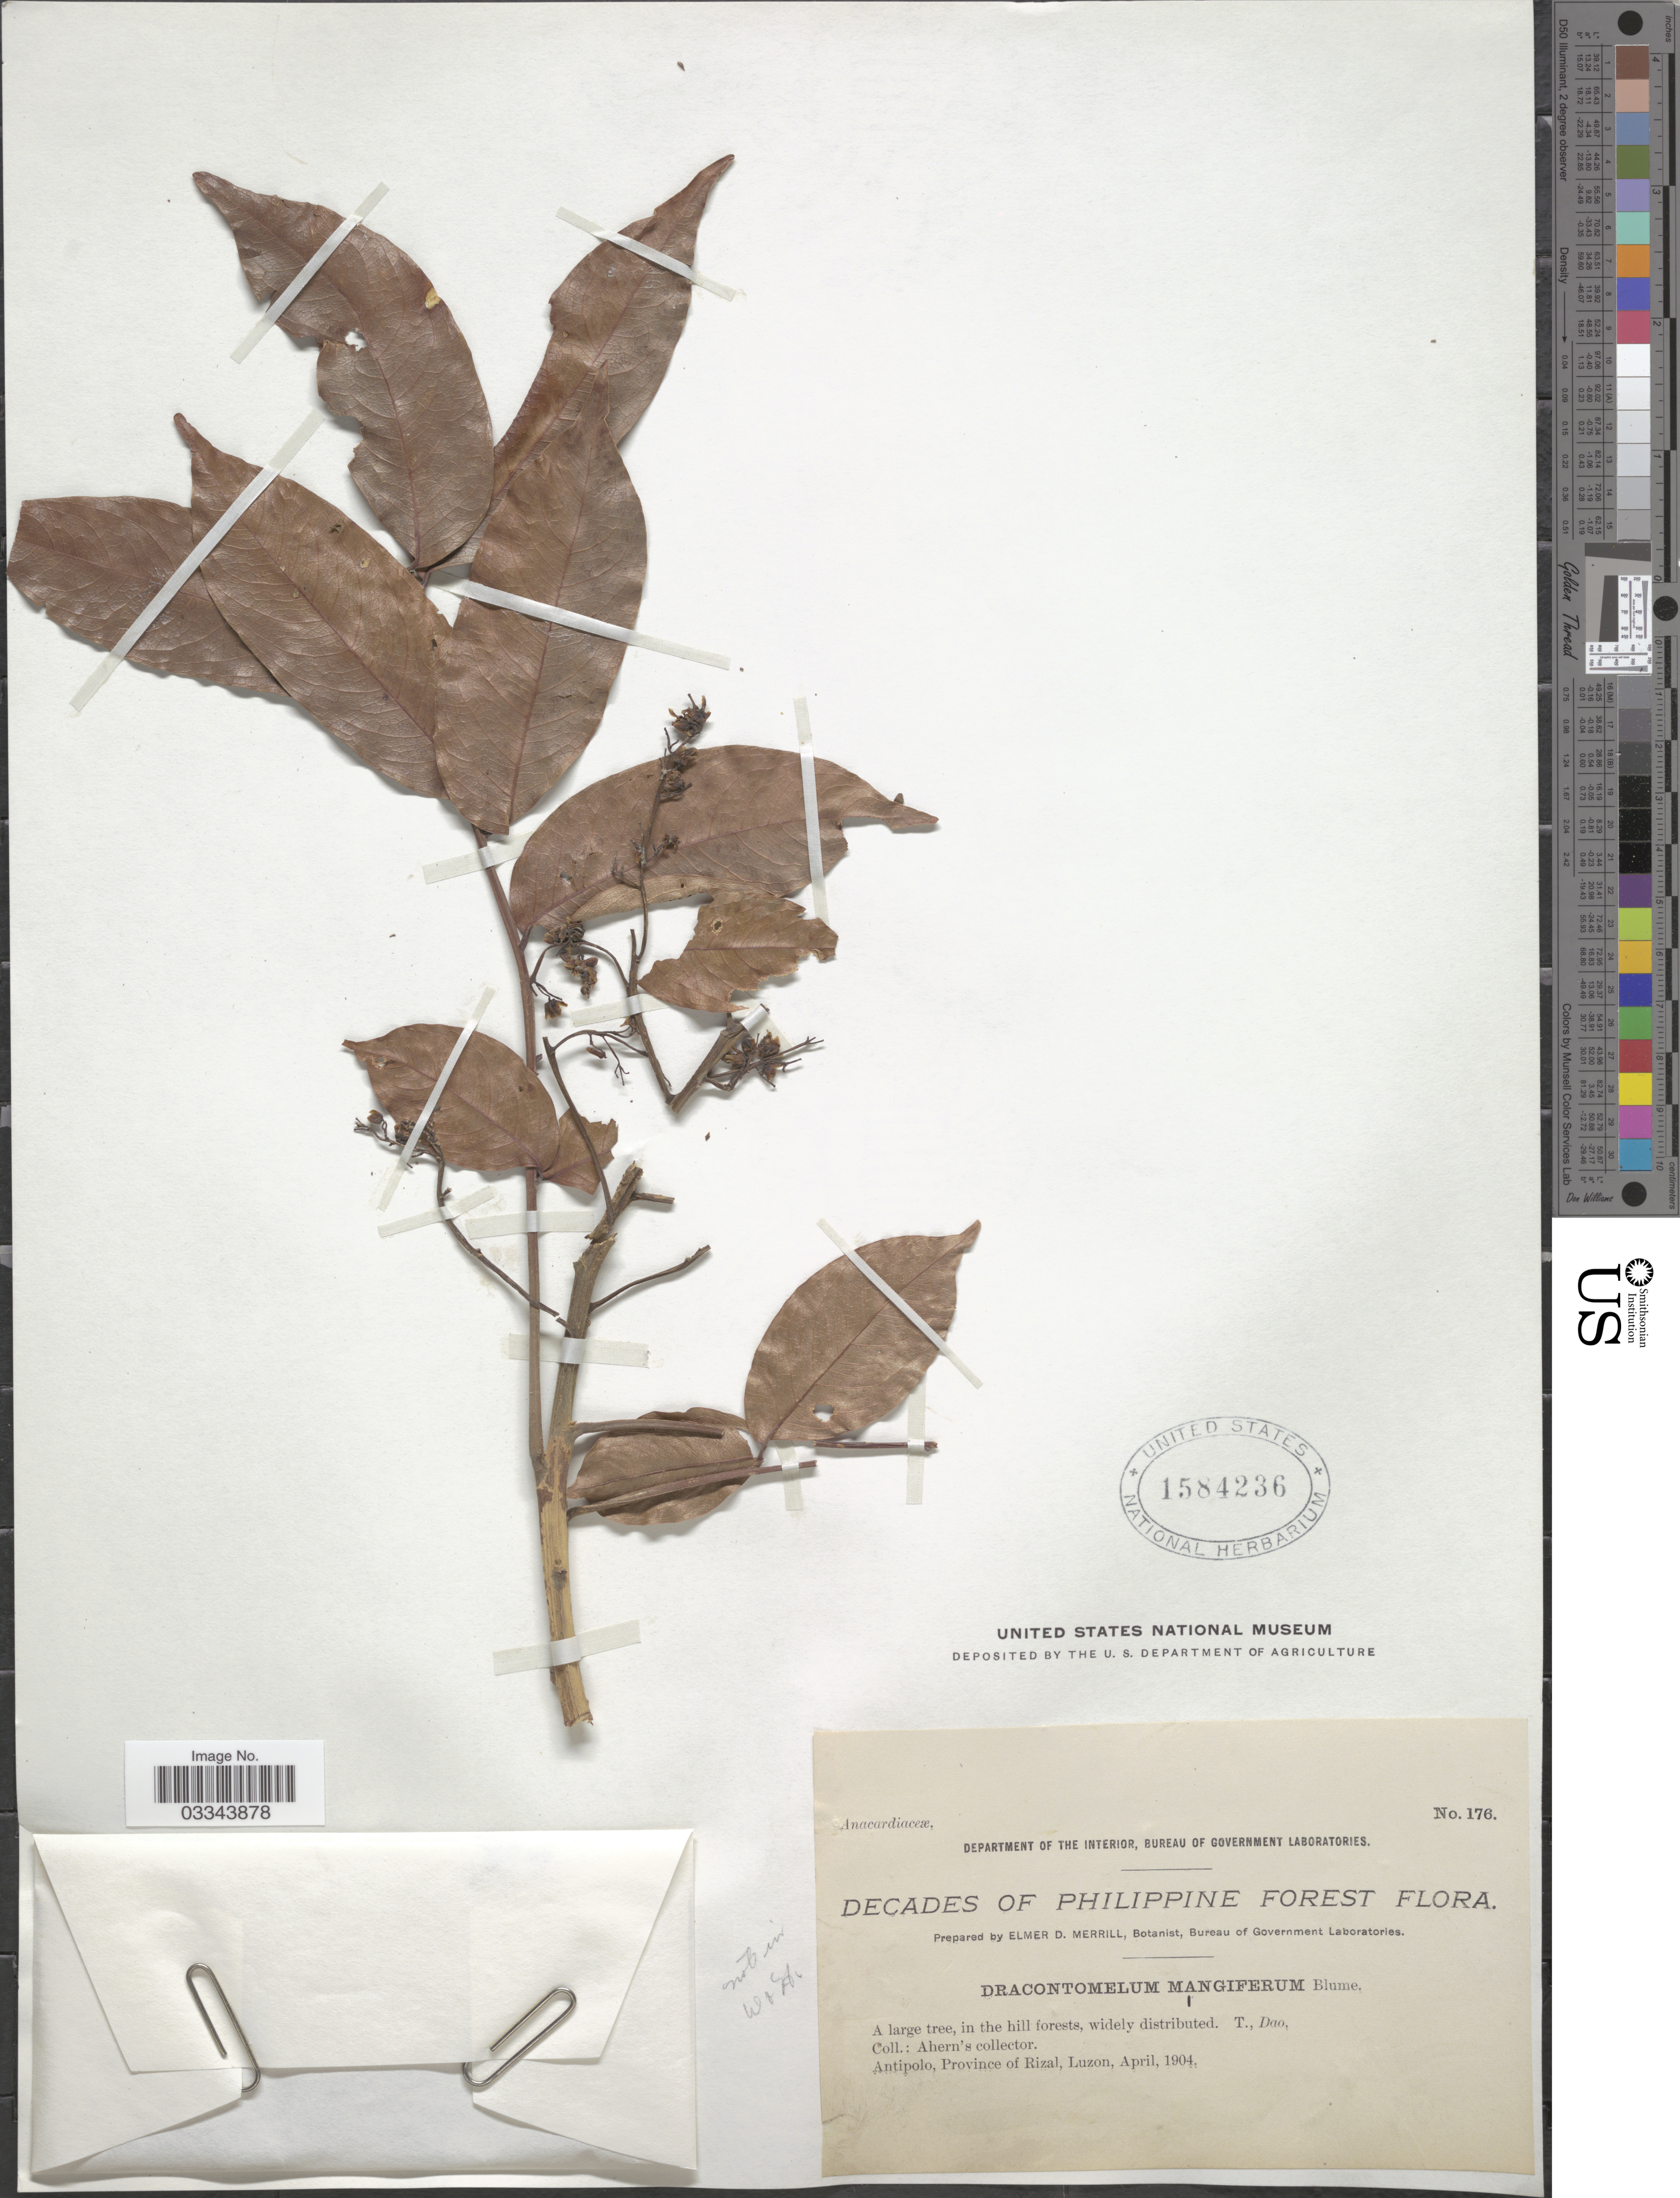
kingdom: Plantae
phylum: Tracheophyta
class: Magnoliopsida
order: Sapindales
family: Anacardiaceae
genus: Dracontomelon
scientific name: Dracontomelon mangiferum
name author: Blume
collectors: Ahern's collector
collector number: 176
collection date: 1904-04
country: Philippines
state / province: Calabarzon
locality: Antipolo, Province of Rizal, Luzon.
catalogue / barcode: US 1584236